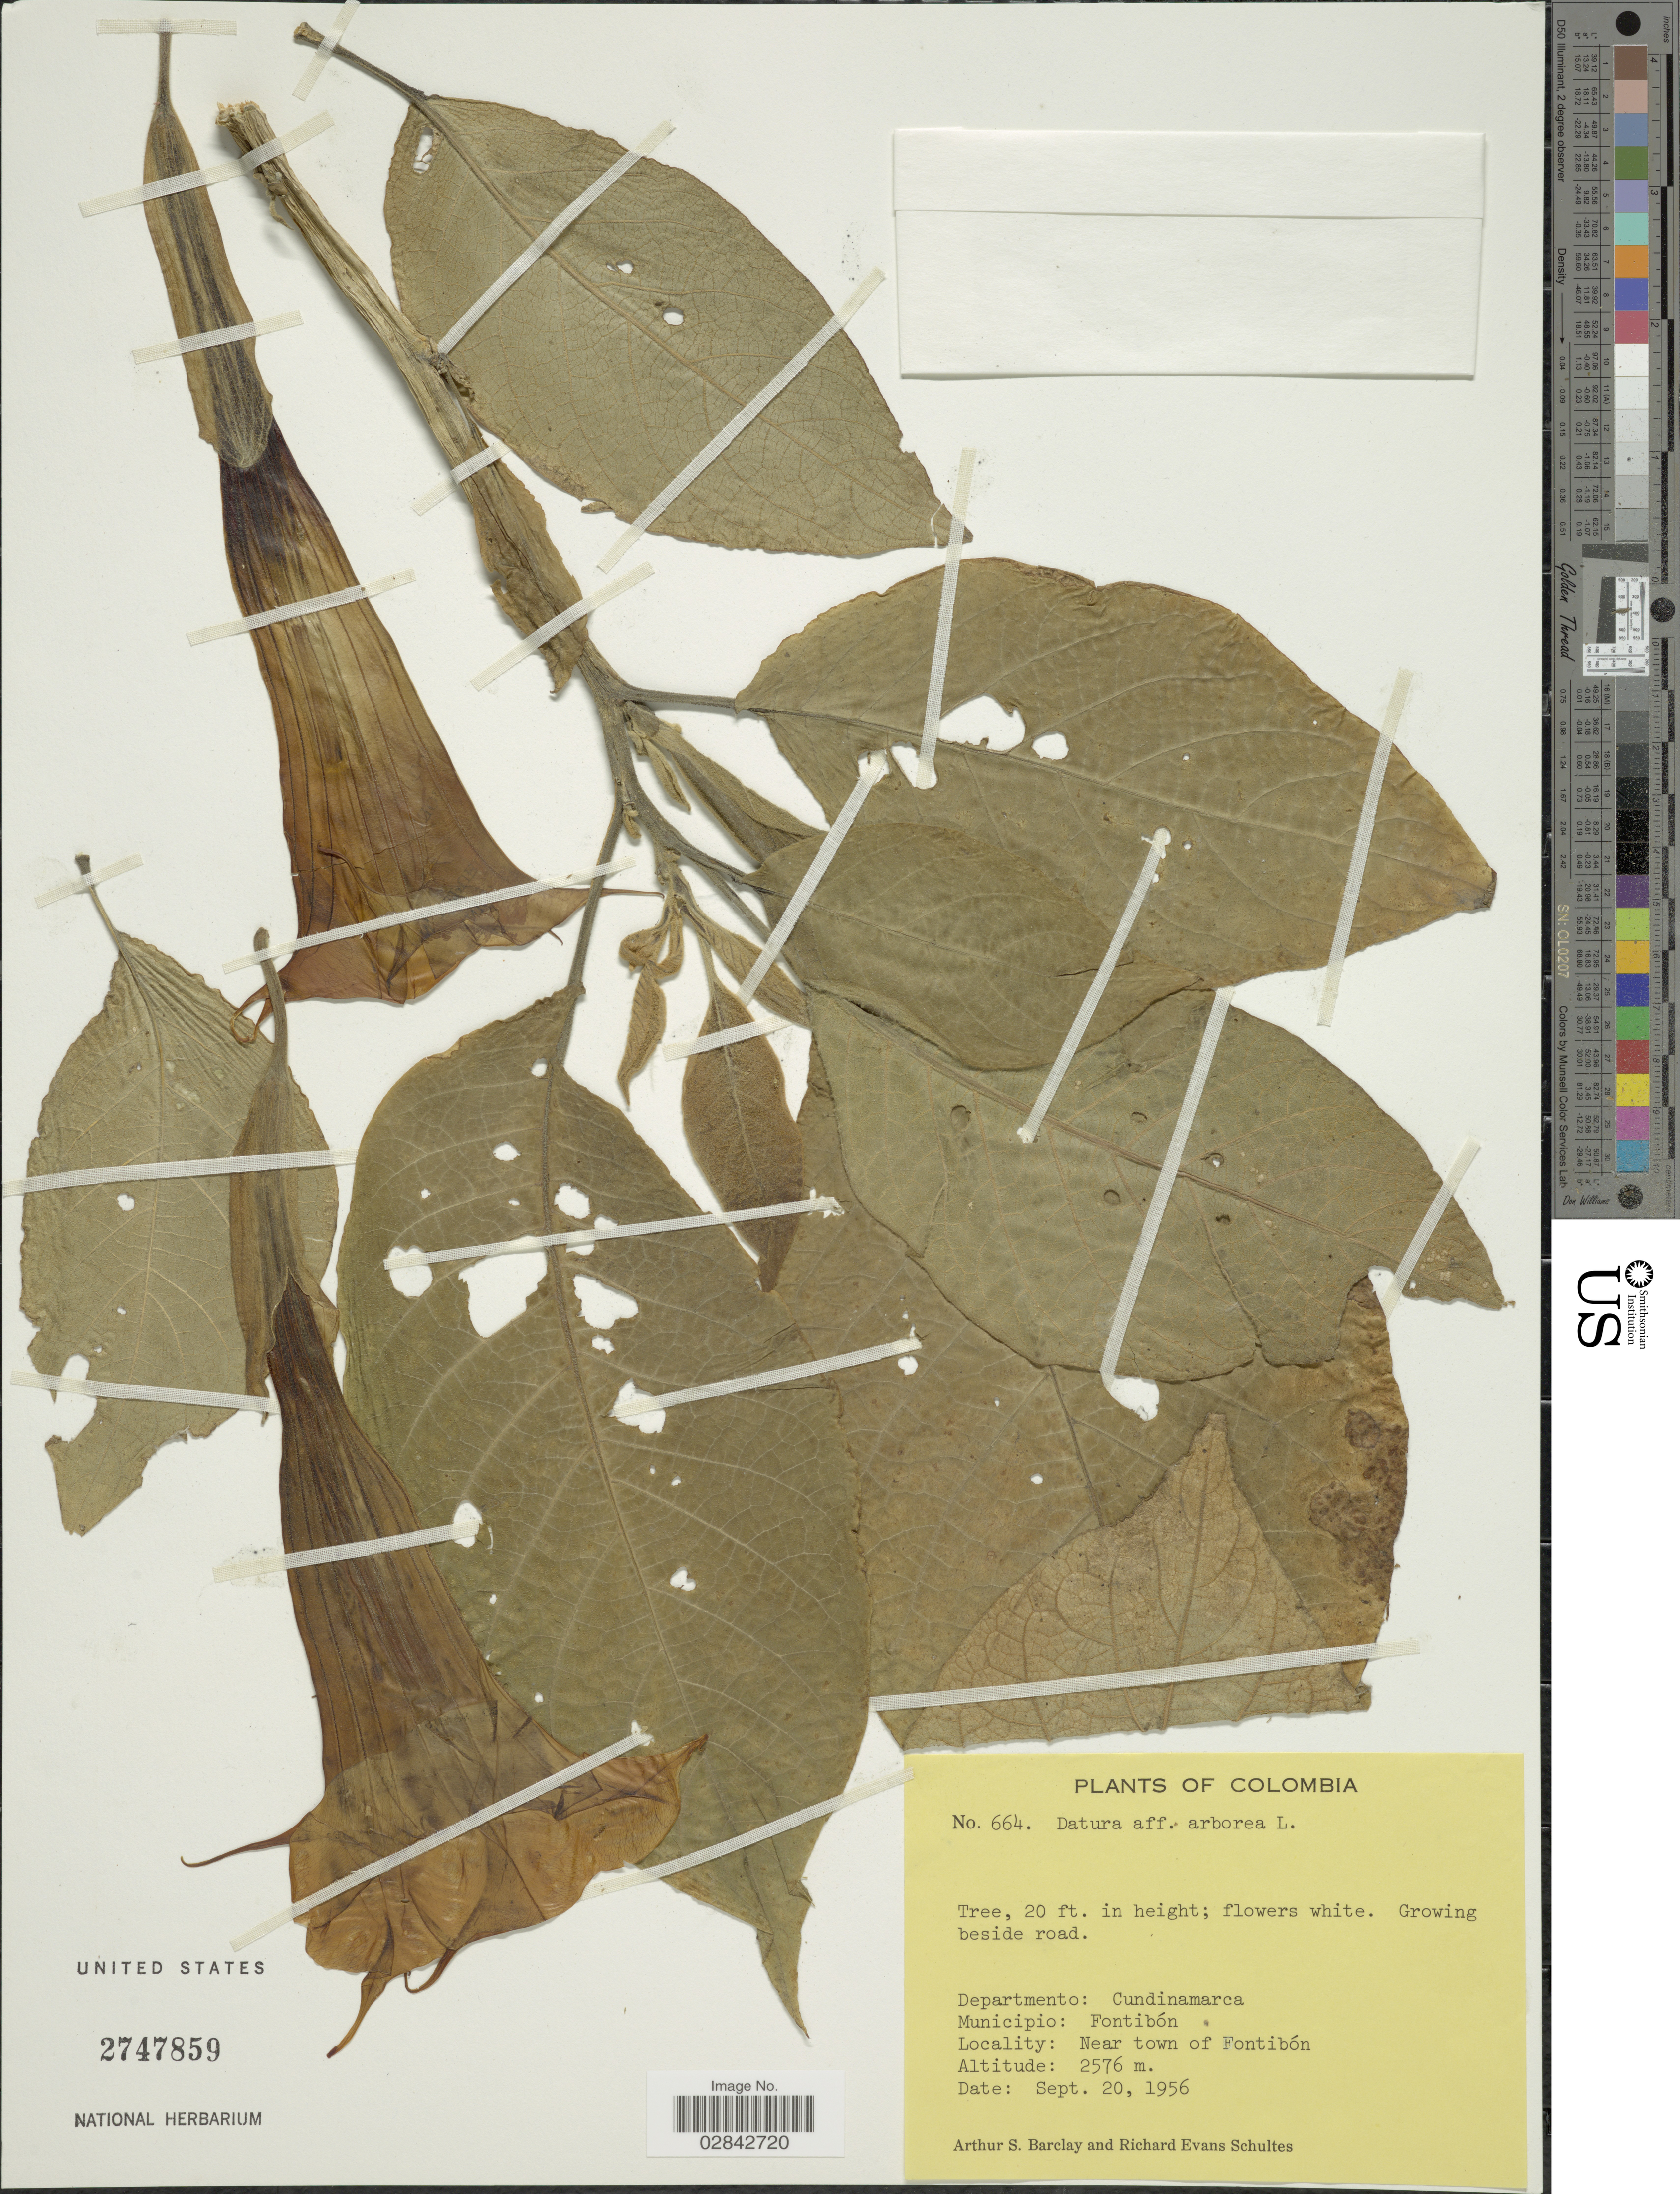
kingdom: Plantae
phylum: Tracheophyta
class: Magnoliopsida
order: Solanales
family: Solanaceae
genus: Brugmansia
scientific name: Brugmansia arborea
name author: (L.) Lagerh.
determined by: (US) Smithsonian Institution - National Museum of Natural History - Department of Botany (UNITED STATES)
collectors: A. S. Barclay & R. E. Schultes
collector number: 664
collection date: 1956-09-20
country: Colombia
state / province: Cundinamarca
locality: Departmento: Cundinamarca. Municipio: Fontibón. Near town of Fontibón.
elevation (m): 2576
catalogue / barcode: US 2747859